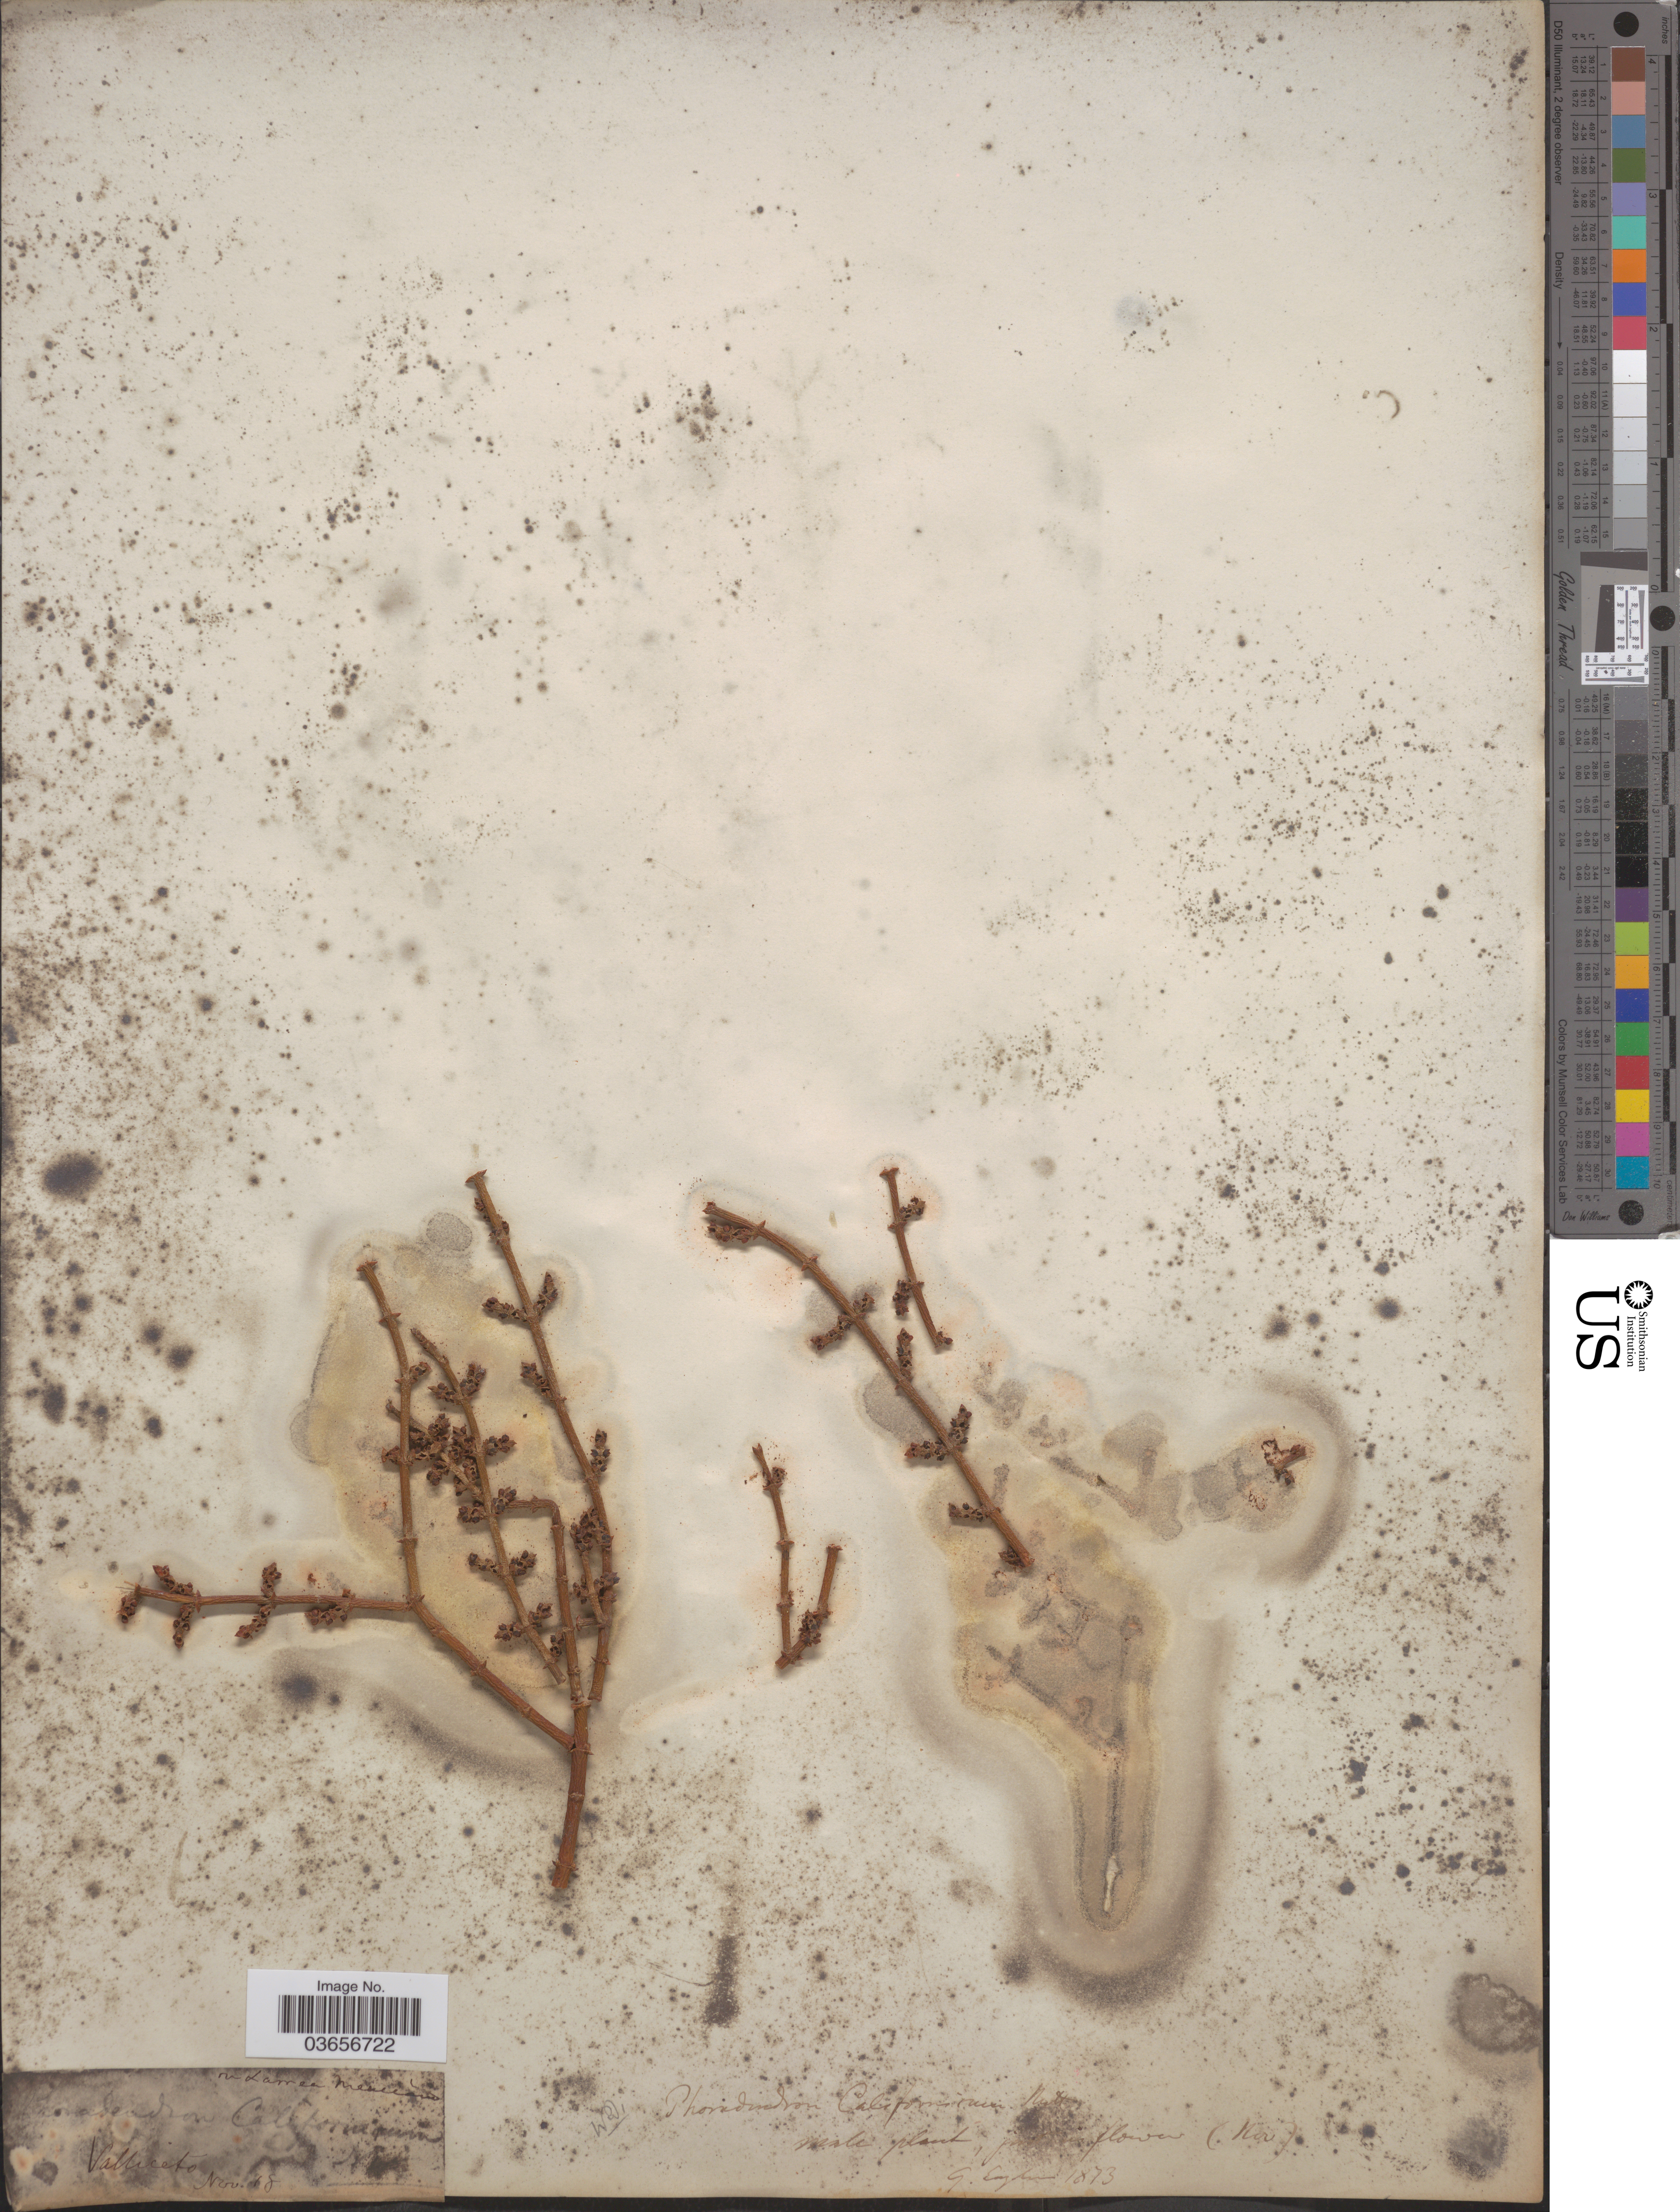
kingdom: Plantae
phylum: Tracheophyta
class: Magnoliopsida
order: Santalales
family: Viscaceae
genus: Phoradendron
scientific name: Phoradendron californicum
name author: Nutt.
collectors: G. Engelmann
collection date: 1873-11-18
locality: Valliceto.